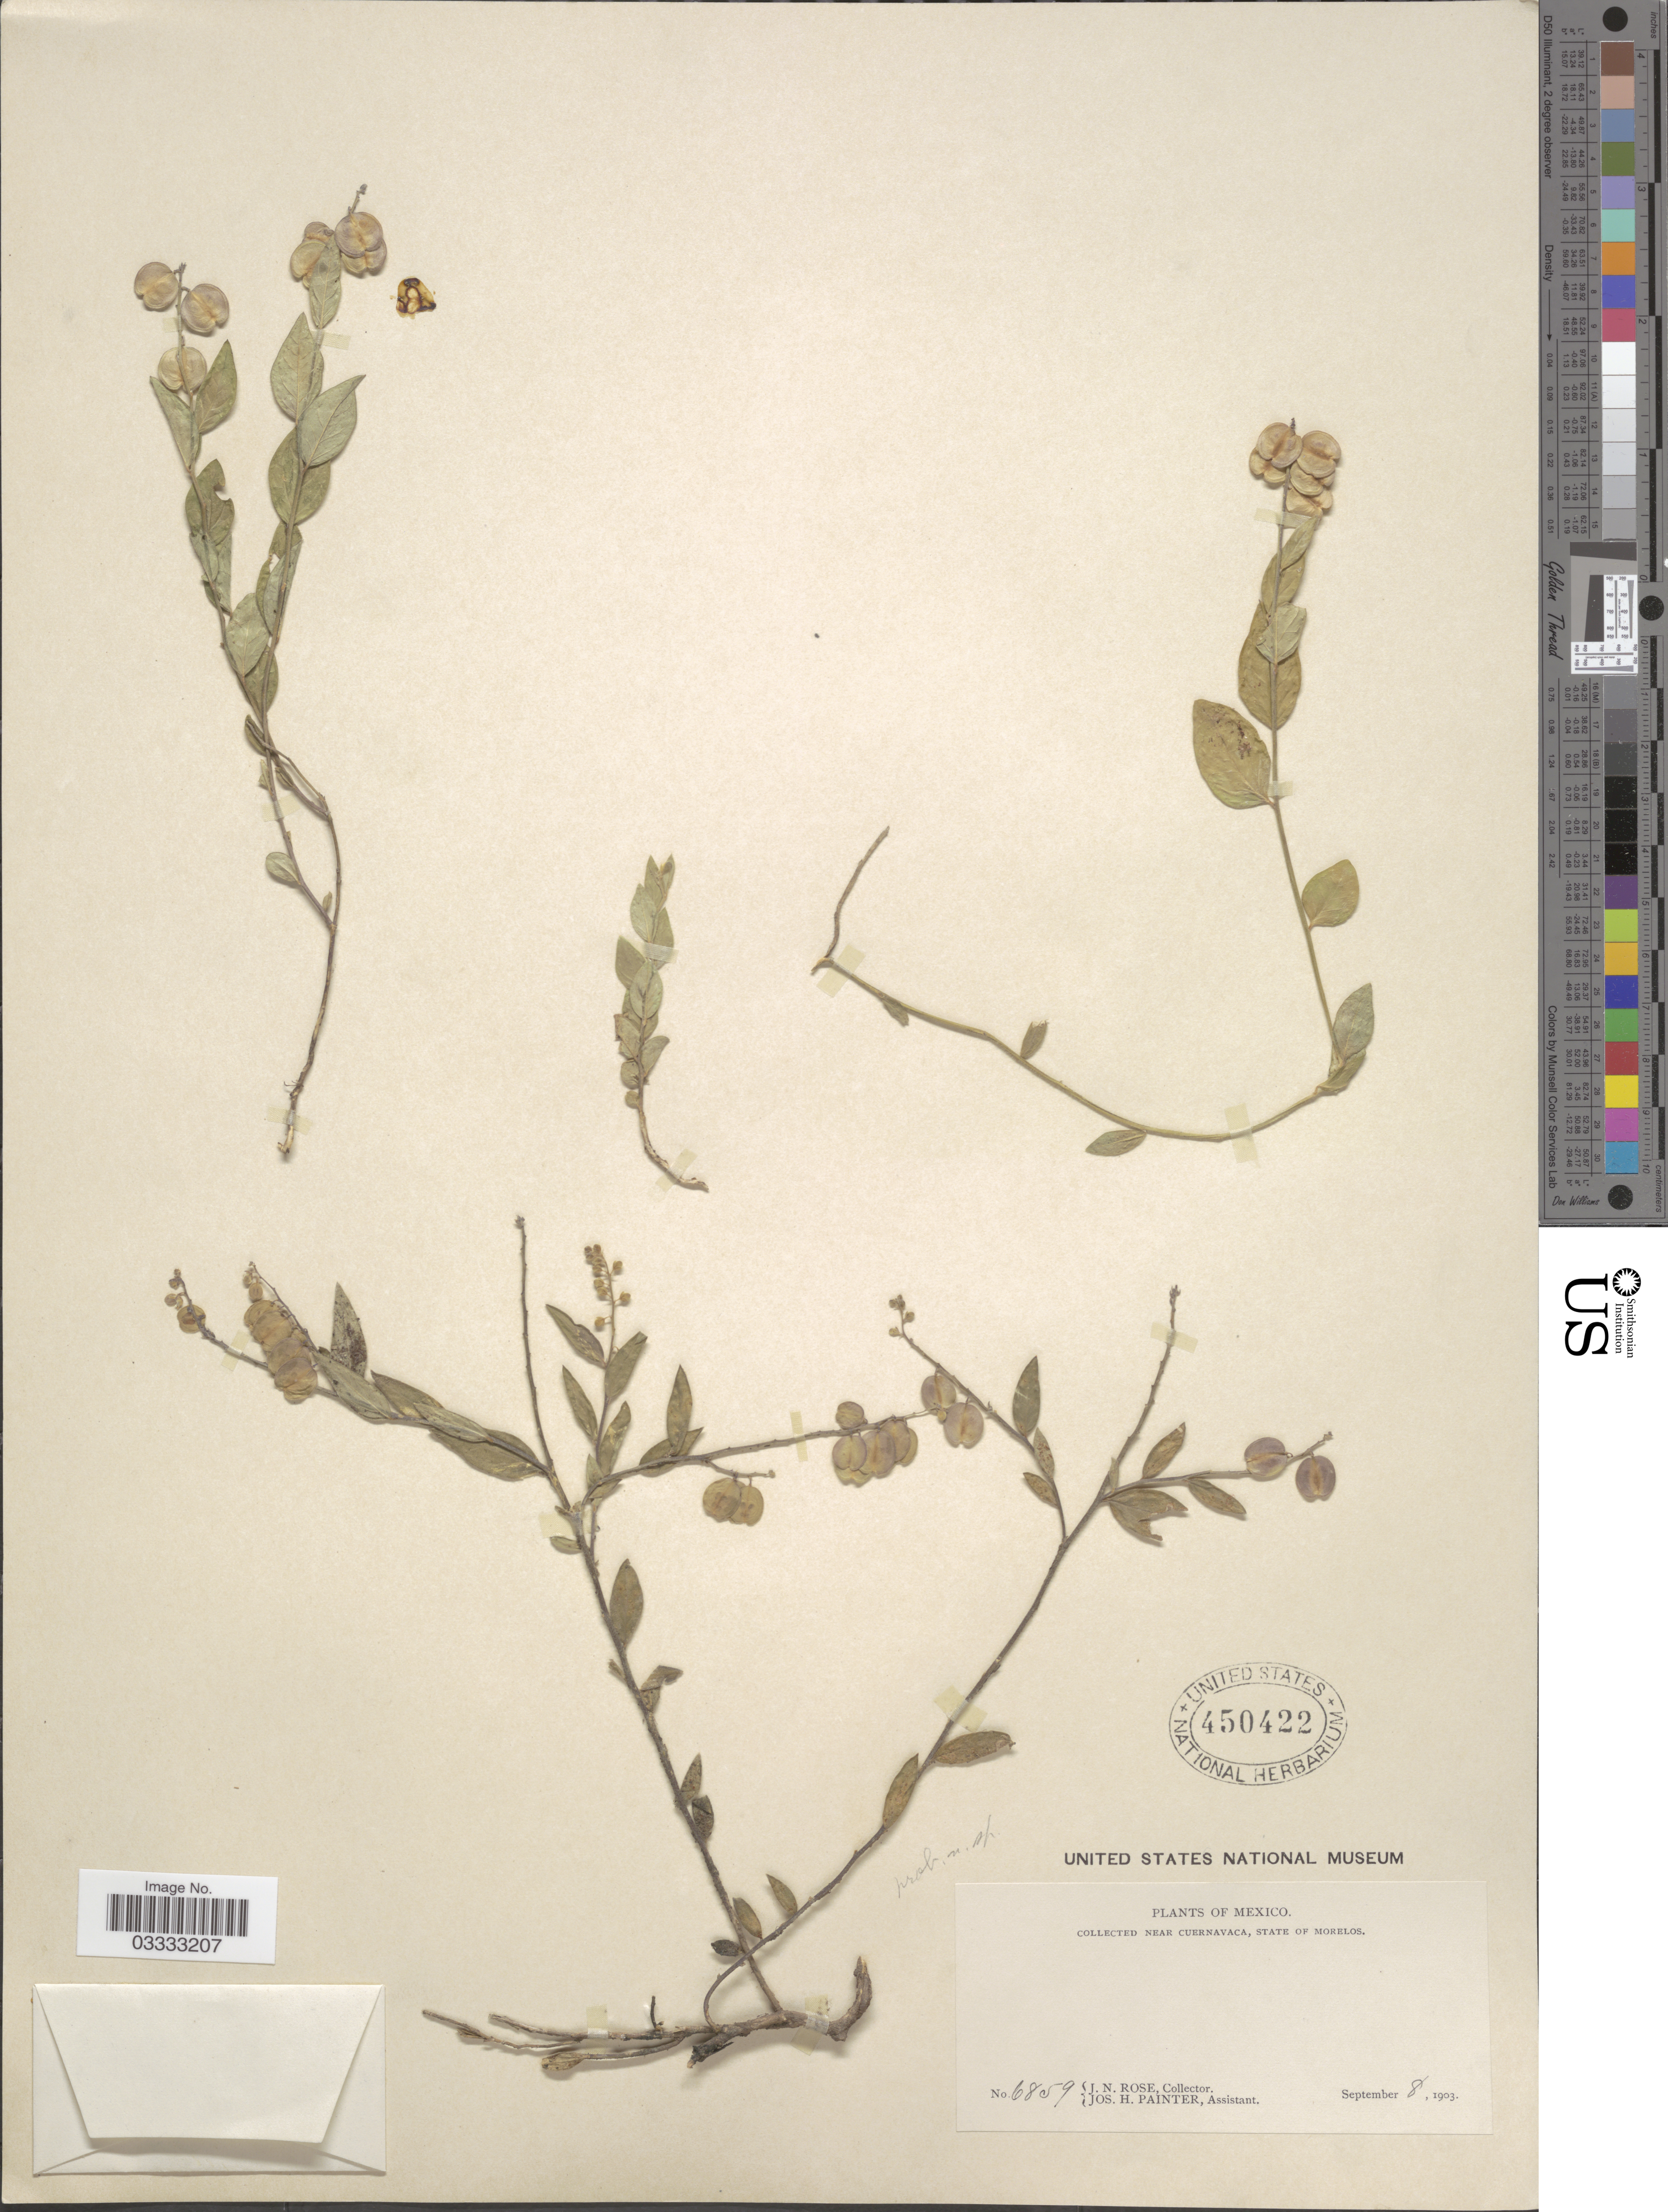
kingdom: Plantae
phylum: Tracheophyta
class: Magnoliopsida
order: Fabales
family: Polygalaceae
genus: Polygala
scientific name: Polygala sp.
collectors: J. N. Rose & J. H. Painter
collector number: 6859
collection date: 1903-09-08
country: Mexico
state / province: Morelos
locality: Near Cuernavaca.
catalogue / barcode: US 450422